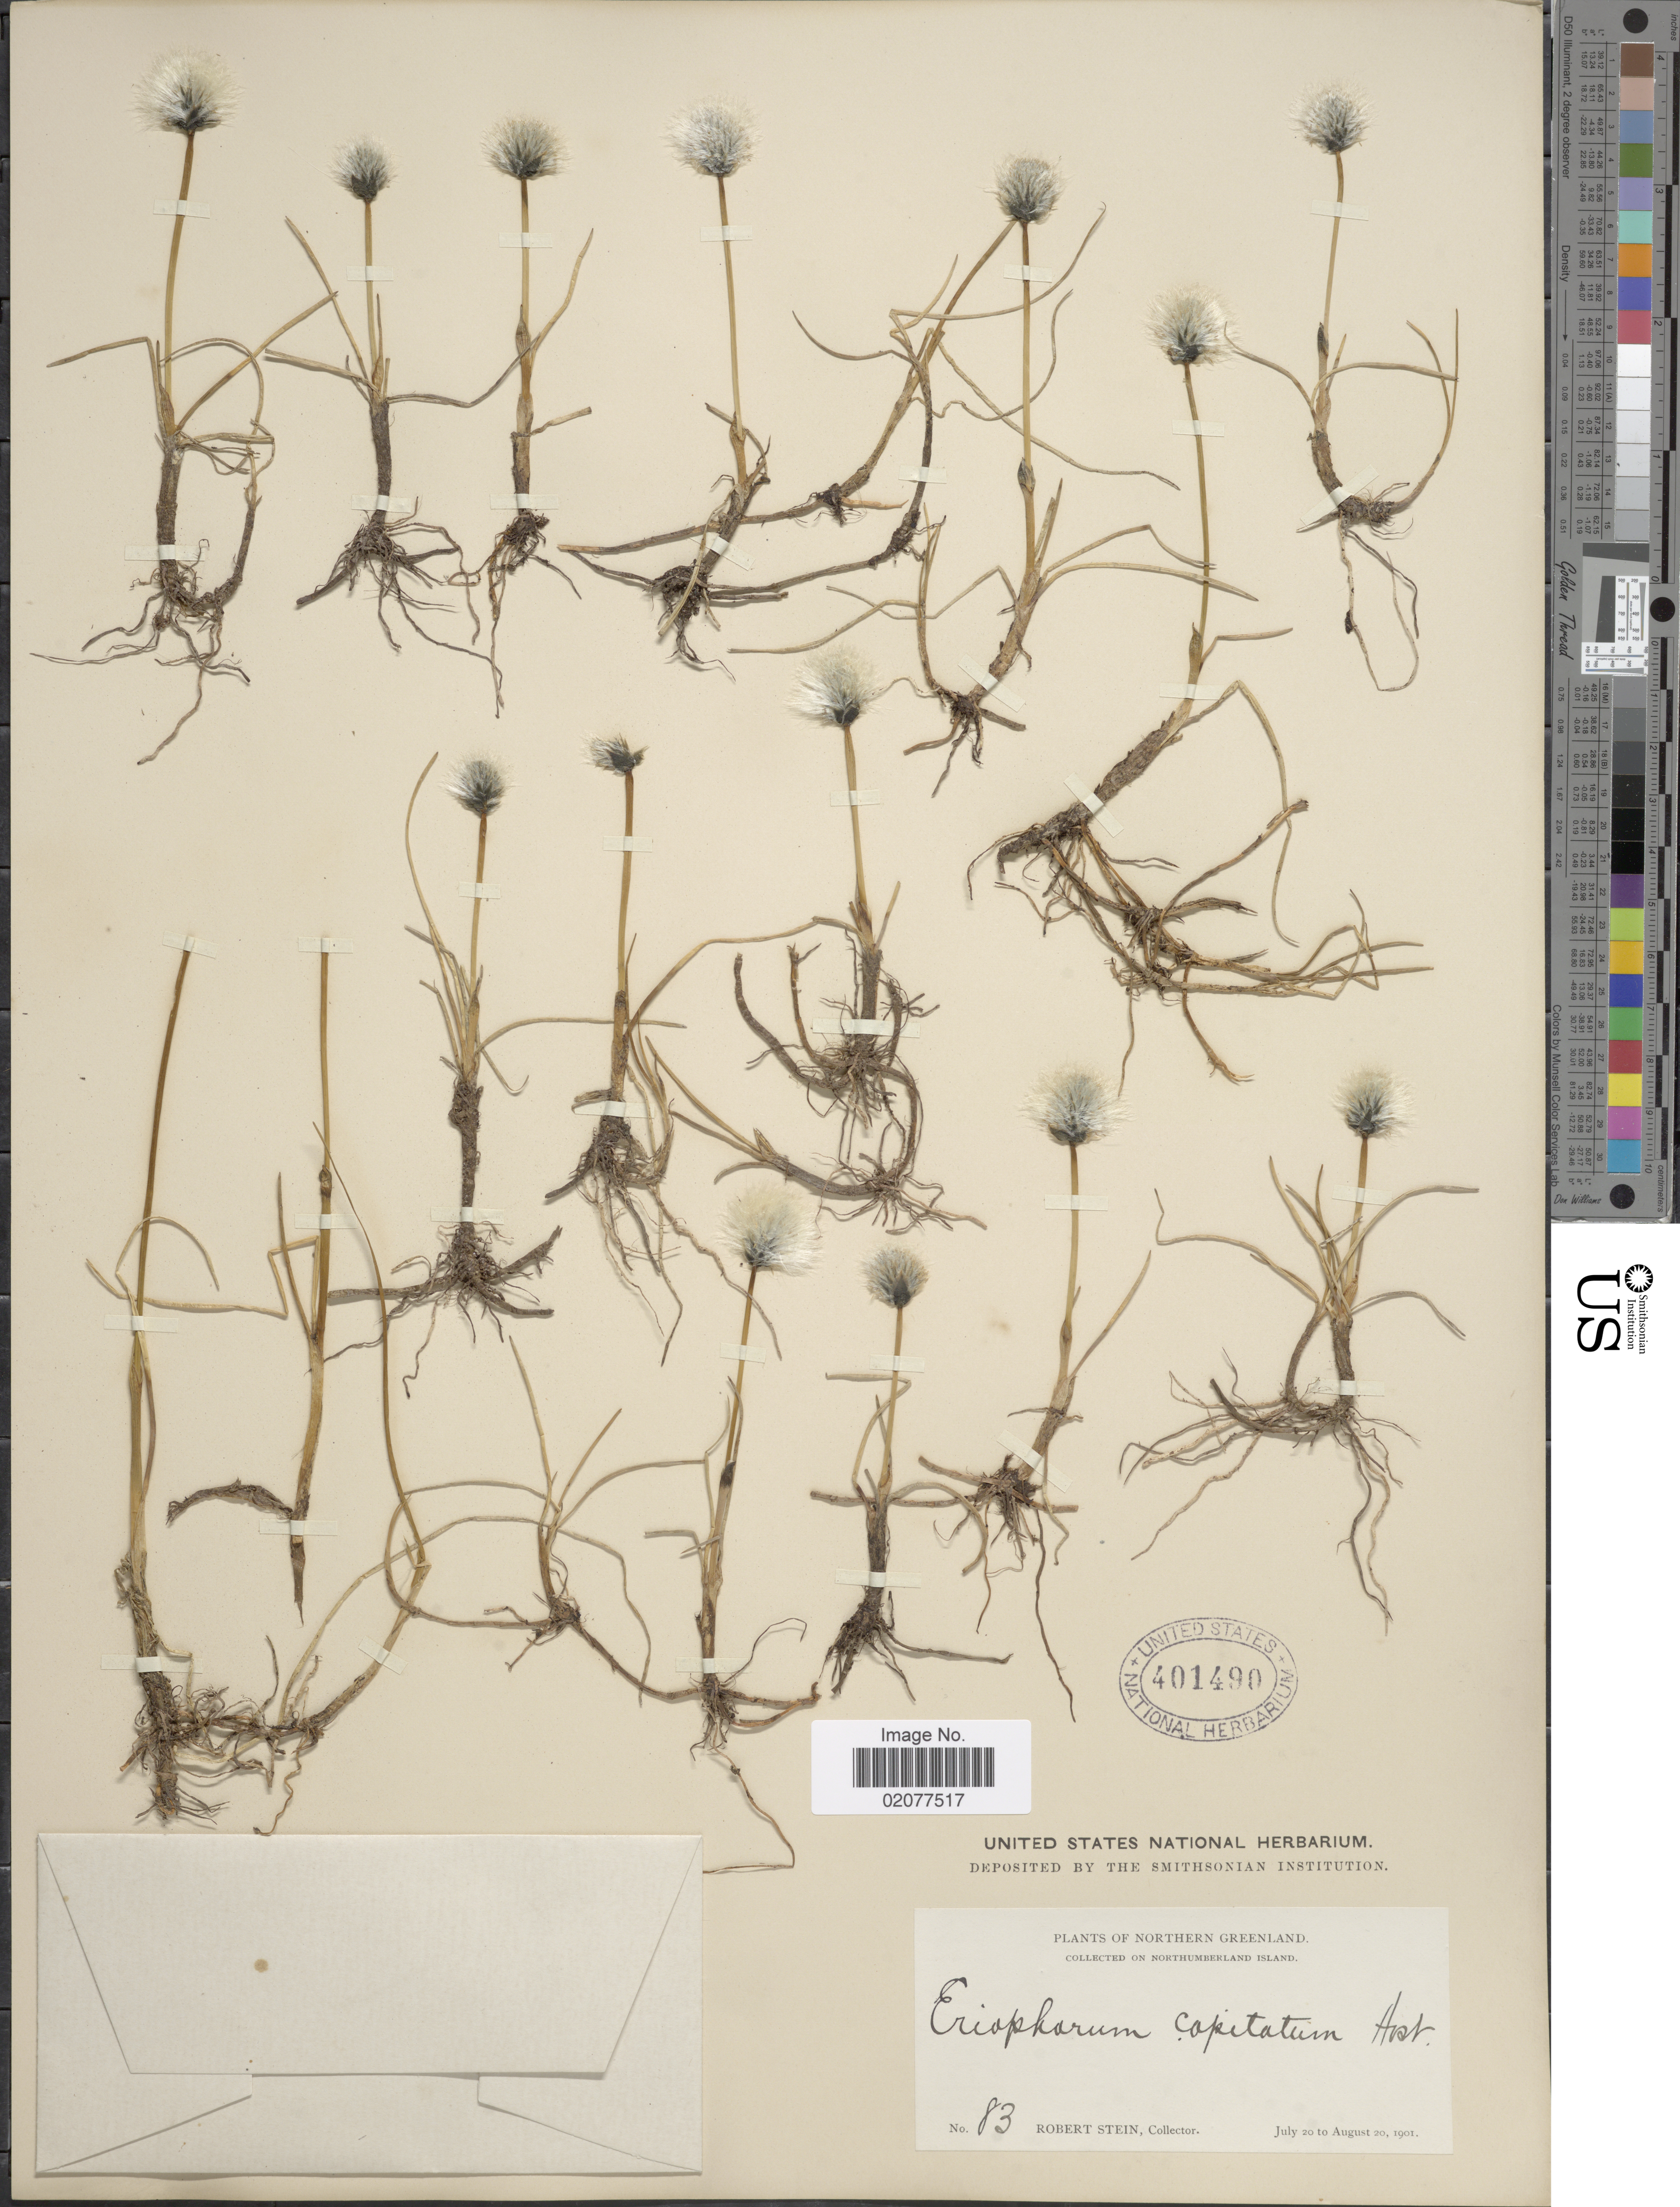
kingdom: Plantae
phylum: Tracheophyta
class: Liliopsida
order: Poales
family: Cyperaceae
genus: Eriophorum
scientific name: Eriophorum scheuchzeri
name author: Hoppe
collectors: R. Stein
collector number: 83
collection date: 1901-07-20/1901-08-20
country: Greenland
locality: Northern Greenland.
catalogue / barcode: US 401490